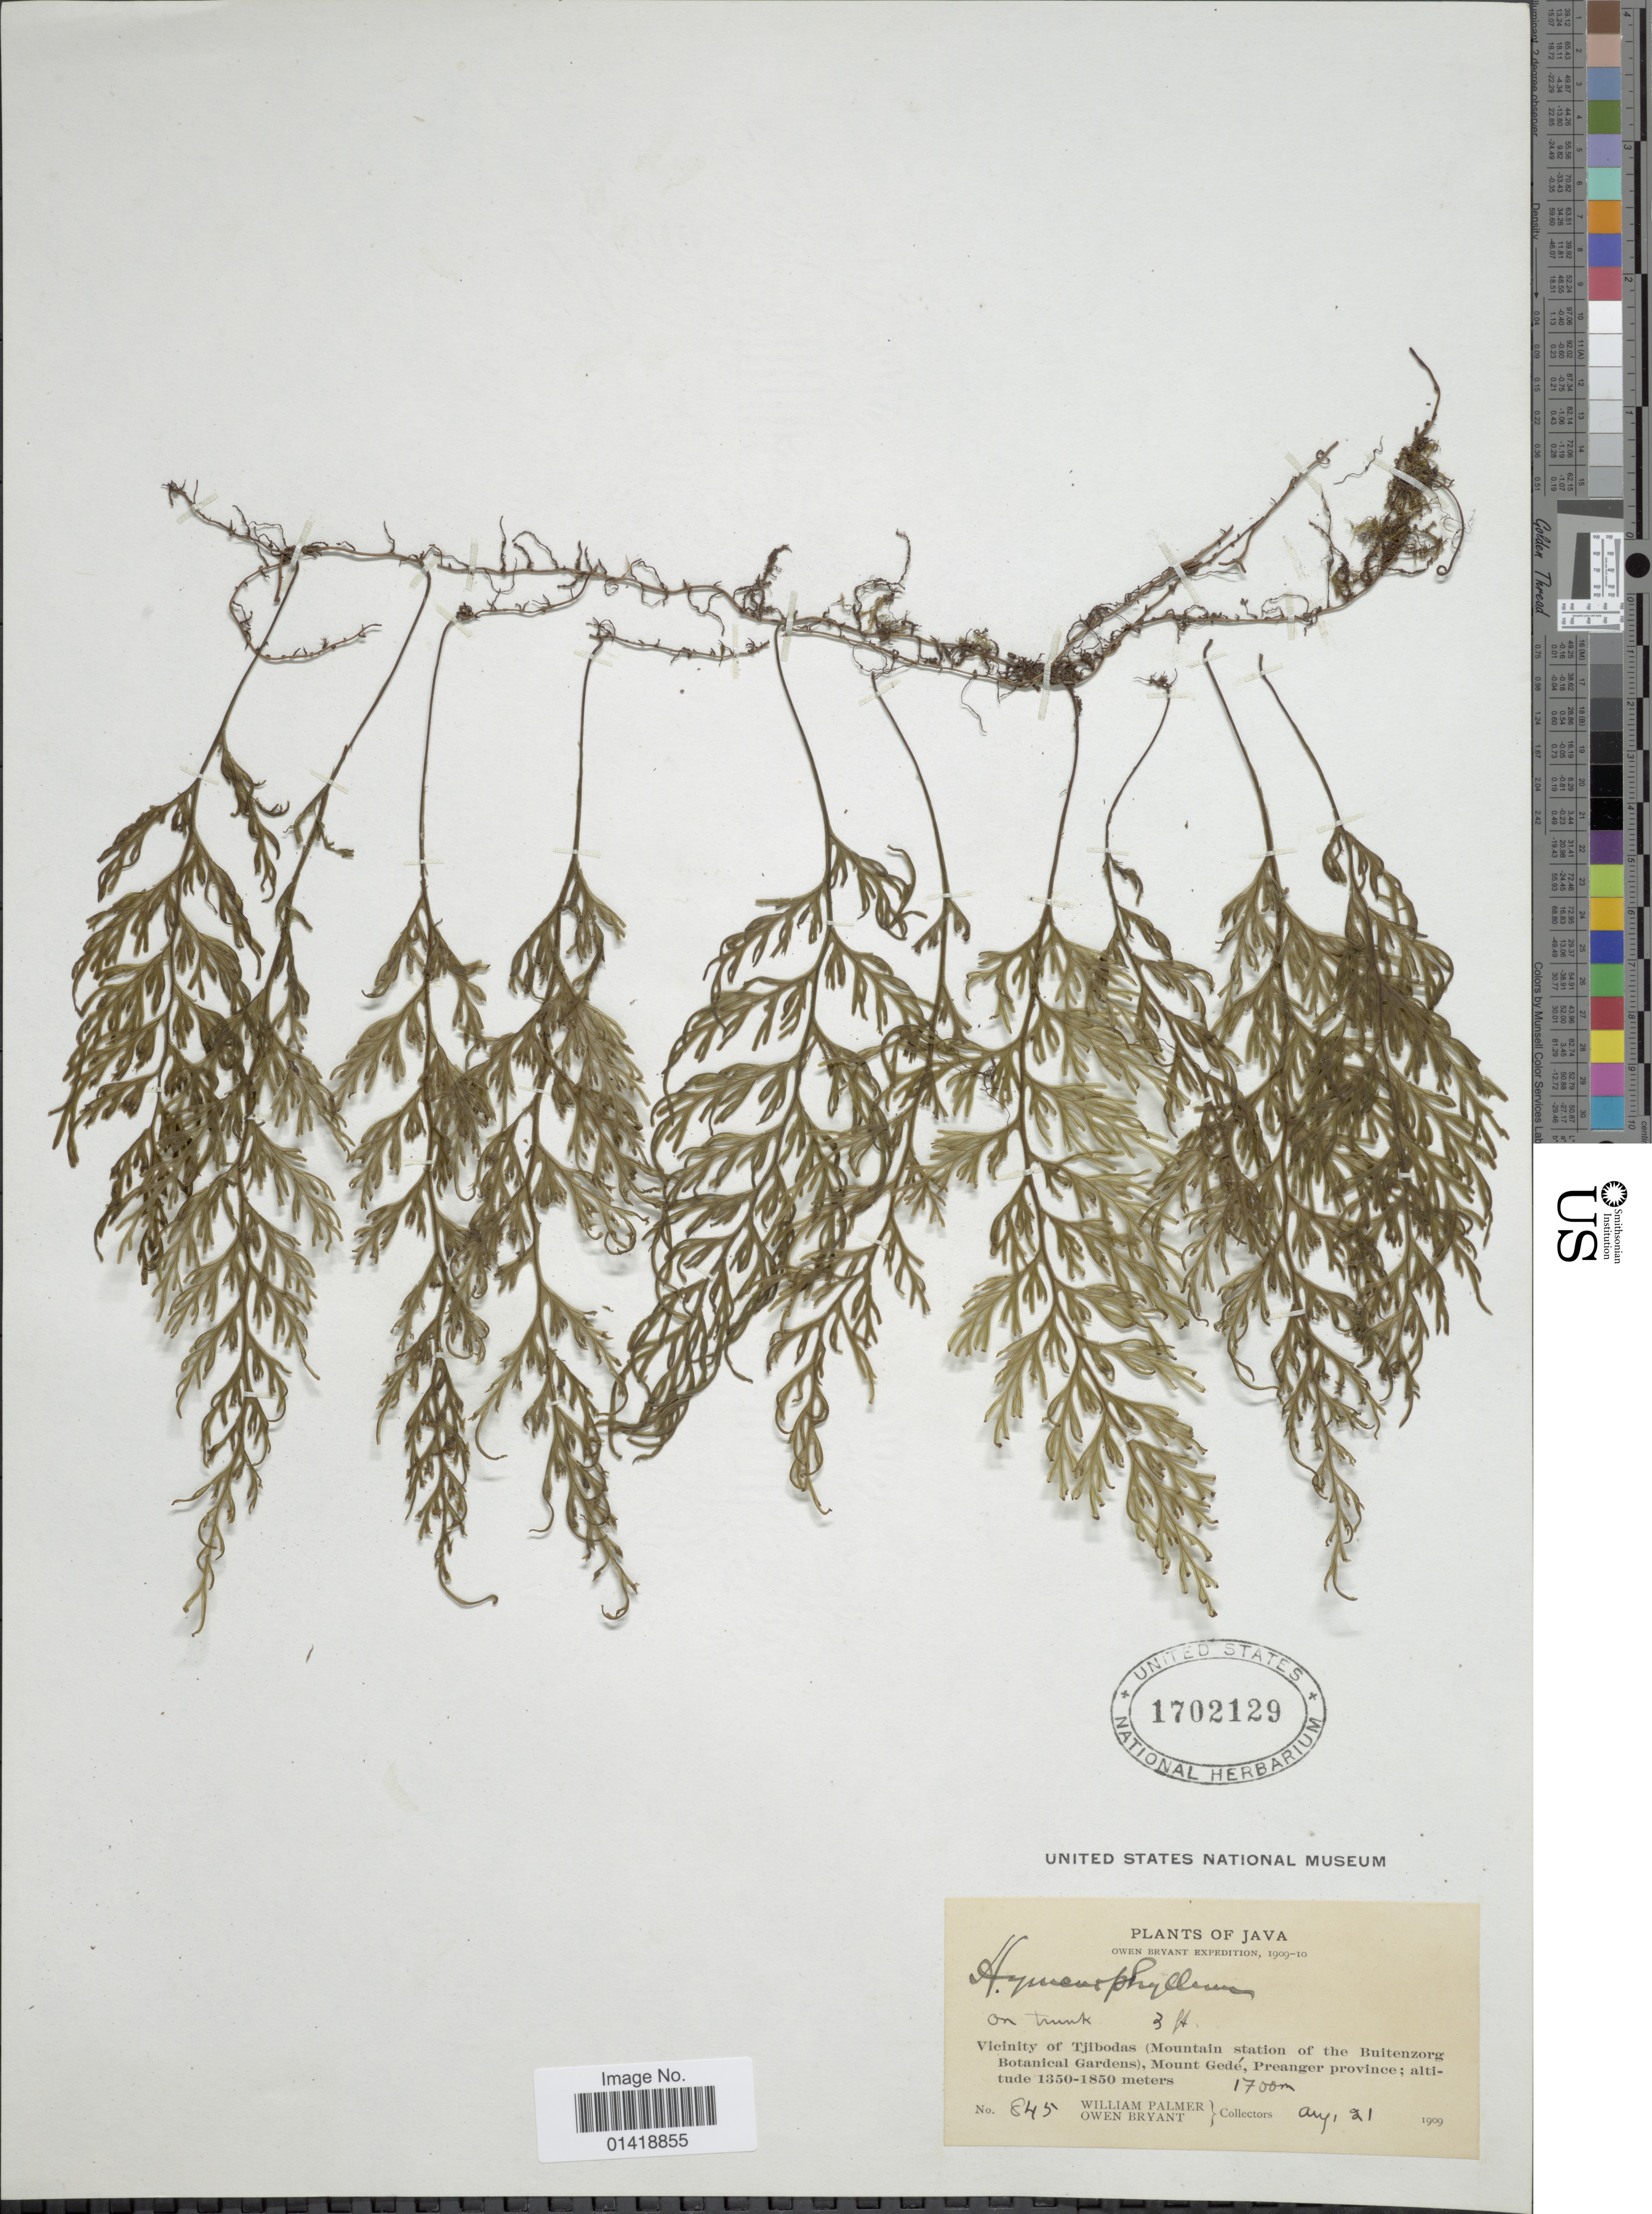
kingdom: Plantae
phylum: Tracheophyta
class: Polypodiopsida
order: Hymenophyllales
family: Hymenophyllaceae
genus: Hymenophyllum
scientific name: Hymenophyllum sp.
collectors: W. Palmer & O. Bryant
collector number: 845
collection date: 1909-04-21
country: Indonesia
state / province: Java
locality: Vicinity of Tjibodas (Mountain station of the Buitenzorg Botanical Gardens), Mount Gede, Preanger province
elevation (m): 1700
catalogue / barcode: US 1702129